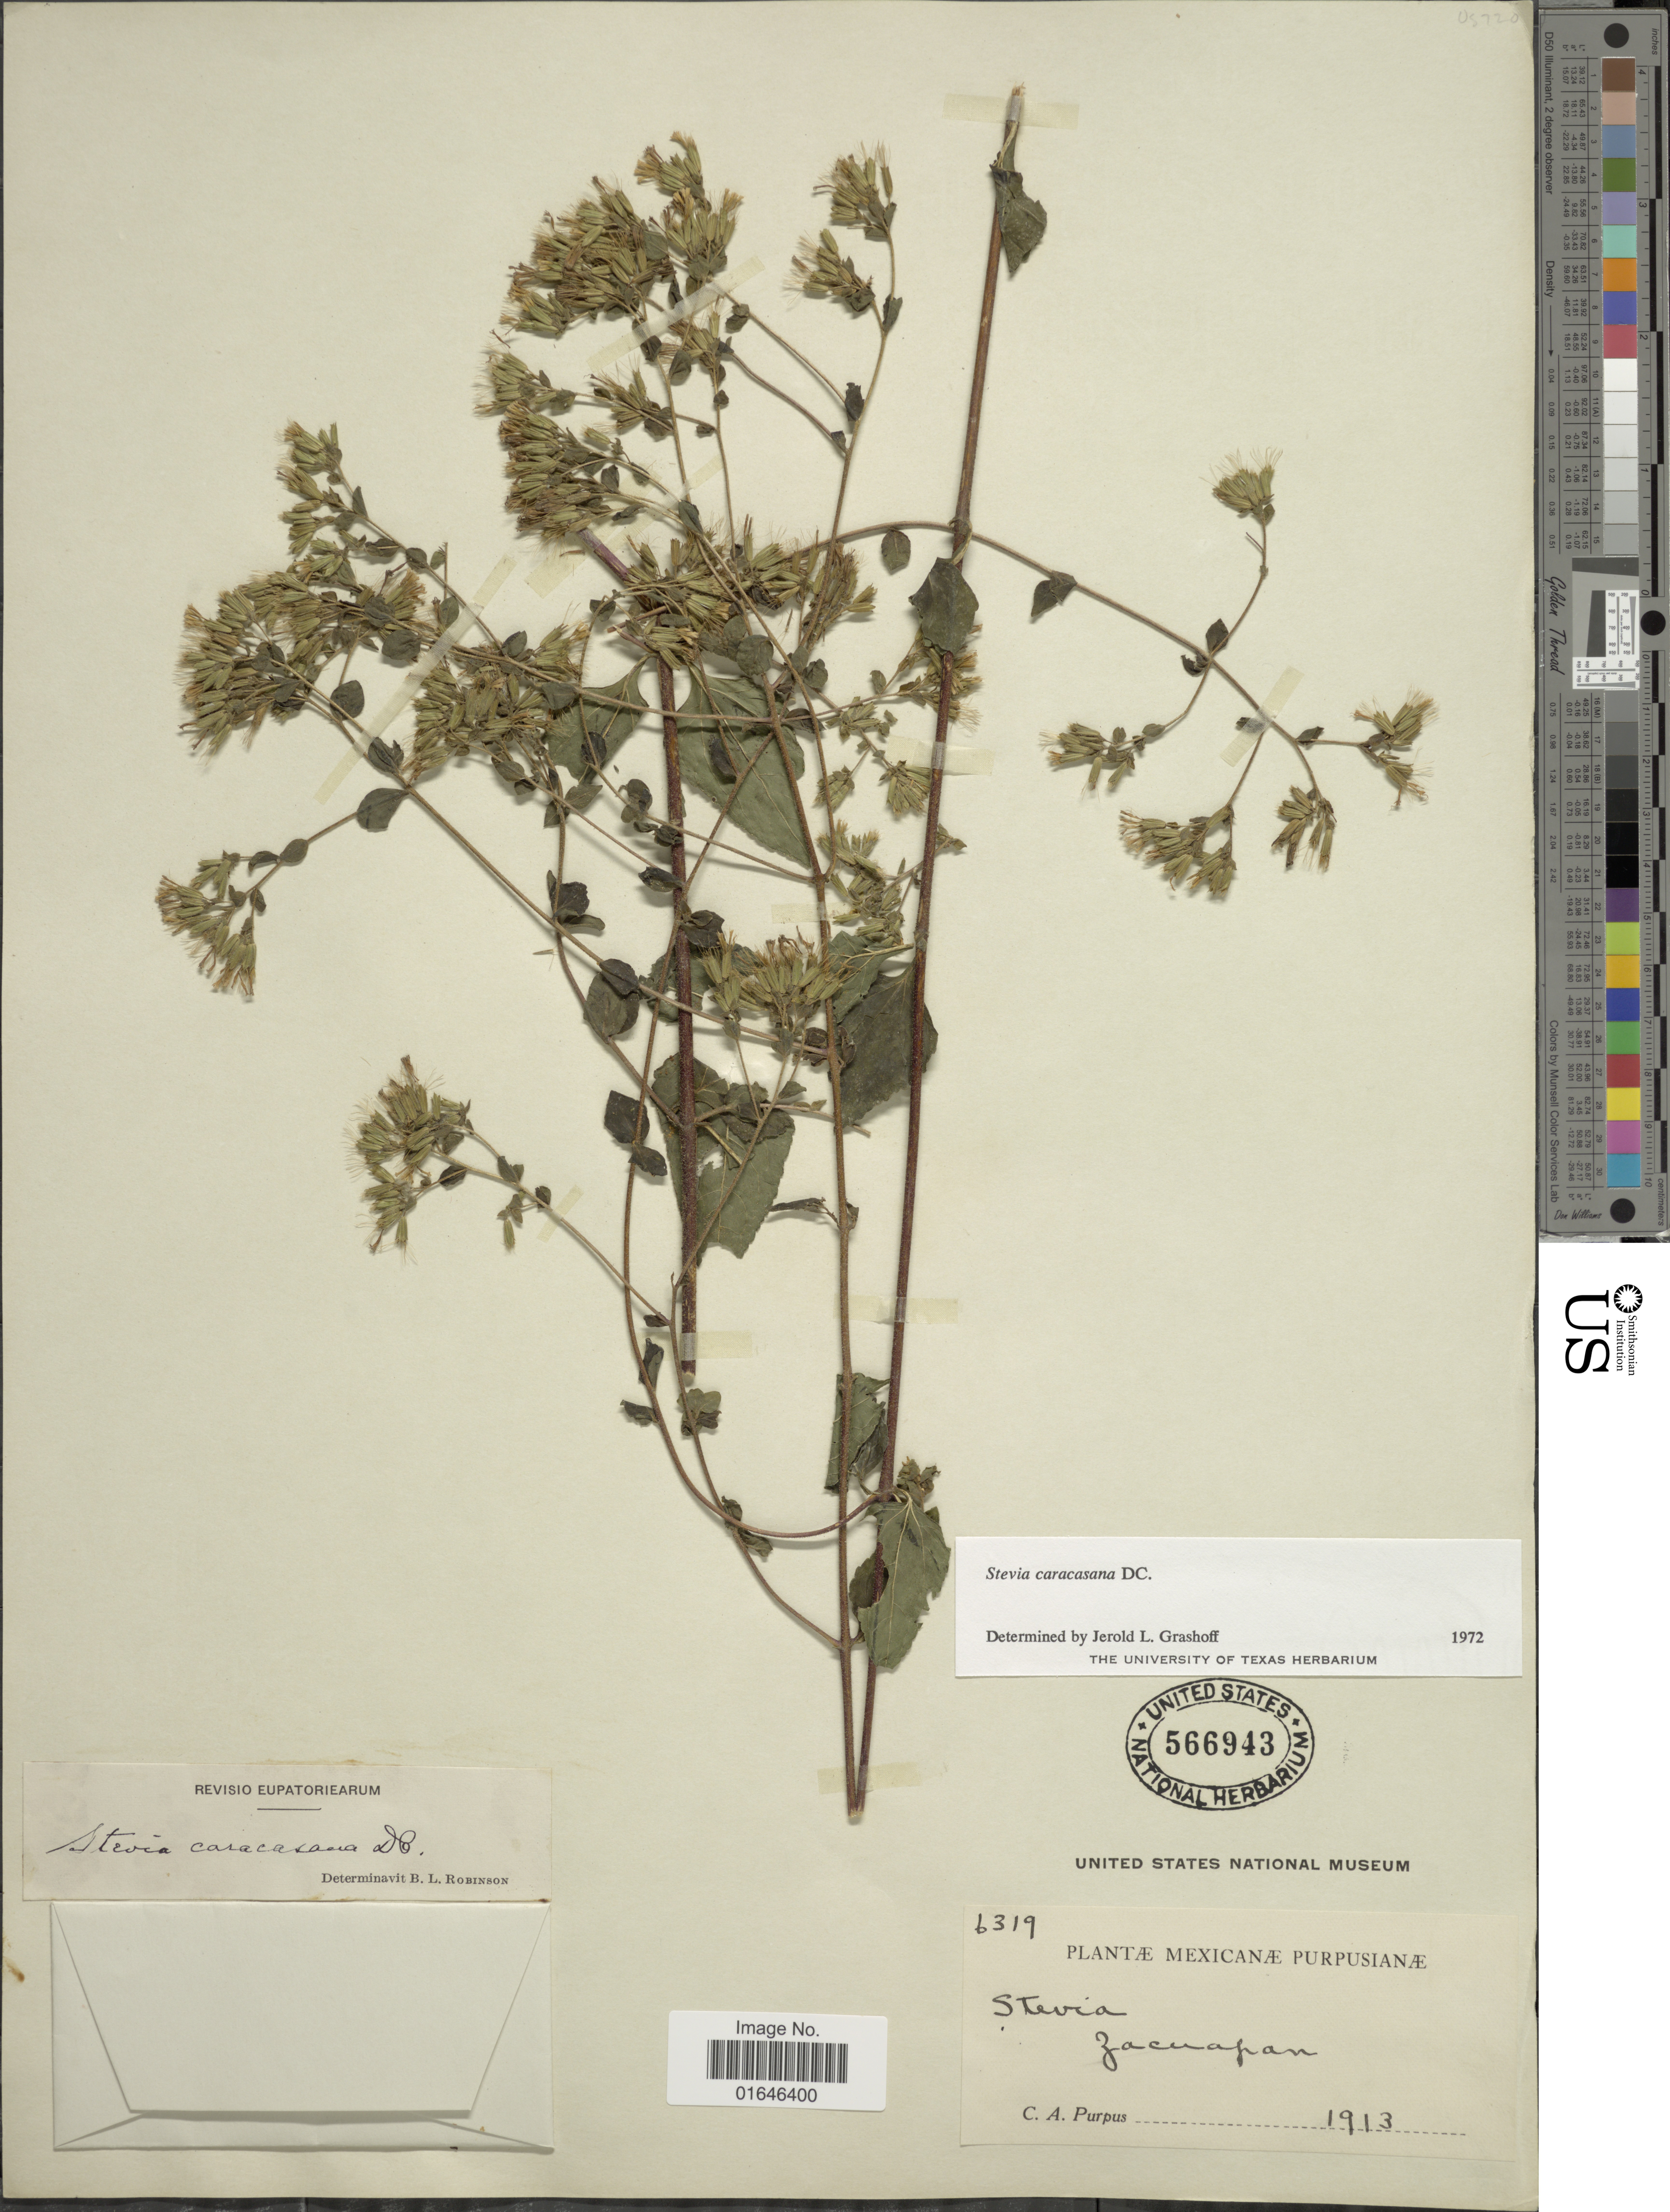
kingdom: Plantae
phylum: Tracheophyta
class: Magnoliopsida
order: Asterales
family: Asteraceae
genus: Stevia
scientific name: Stevia caracasana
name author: DC.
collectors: C. A. Purpus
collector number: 6319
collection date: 1913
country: Mexico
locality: Zacuapan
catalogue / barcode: US 566943